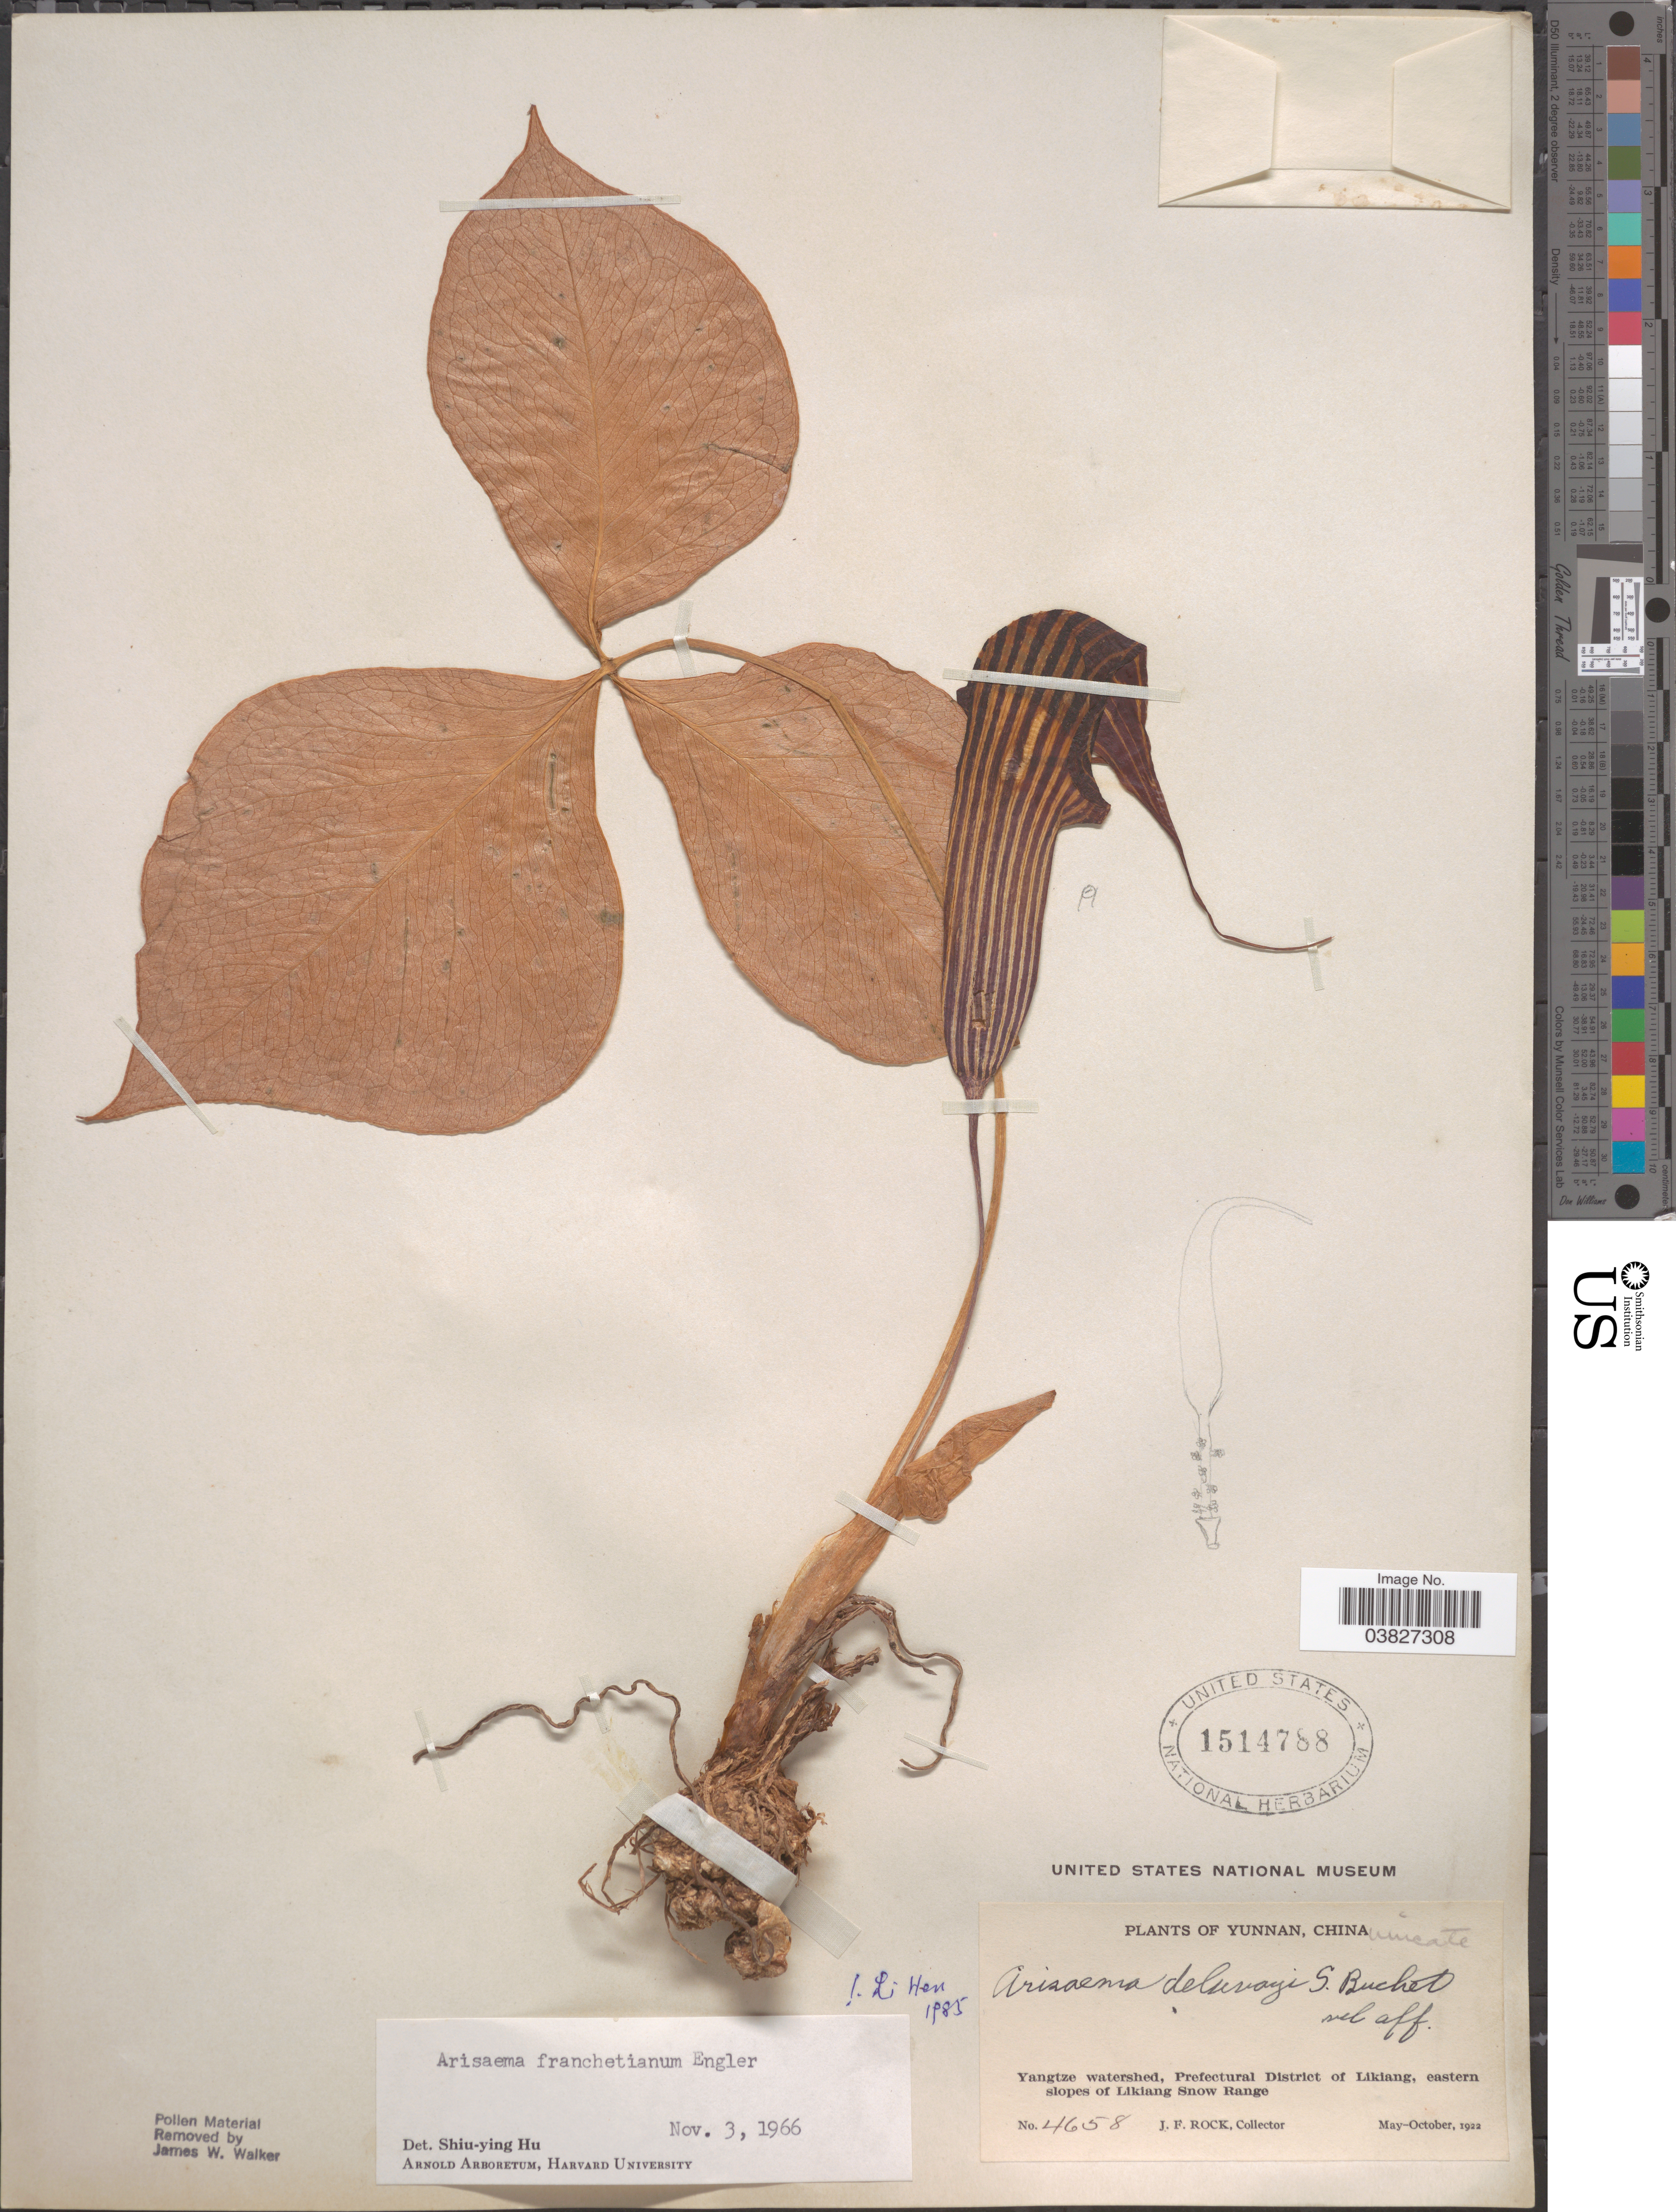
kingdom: Plantae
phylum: Tracheophyta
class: Liliopsida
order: Alismatales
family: Araceae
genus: Arisaema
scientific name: Arisaema franchetianum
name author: Engl.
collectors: J. Rock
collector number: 4658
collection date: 1922-05/1922-10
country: China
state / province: Yunnan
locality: Yangtze watershed, Prefectural District of Likiang, eastern slopes of Likiang Snow Range.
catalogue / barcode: US 1514788